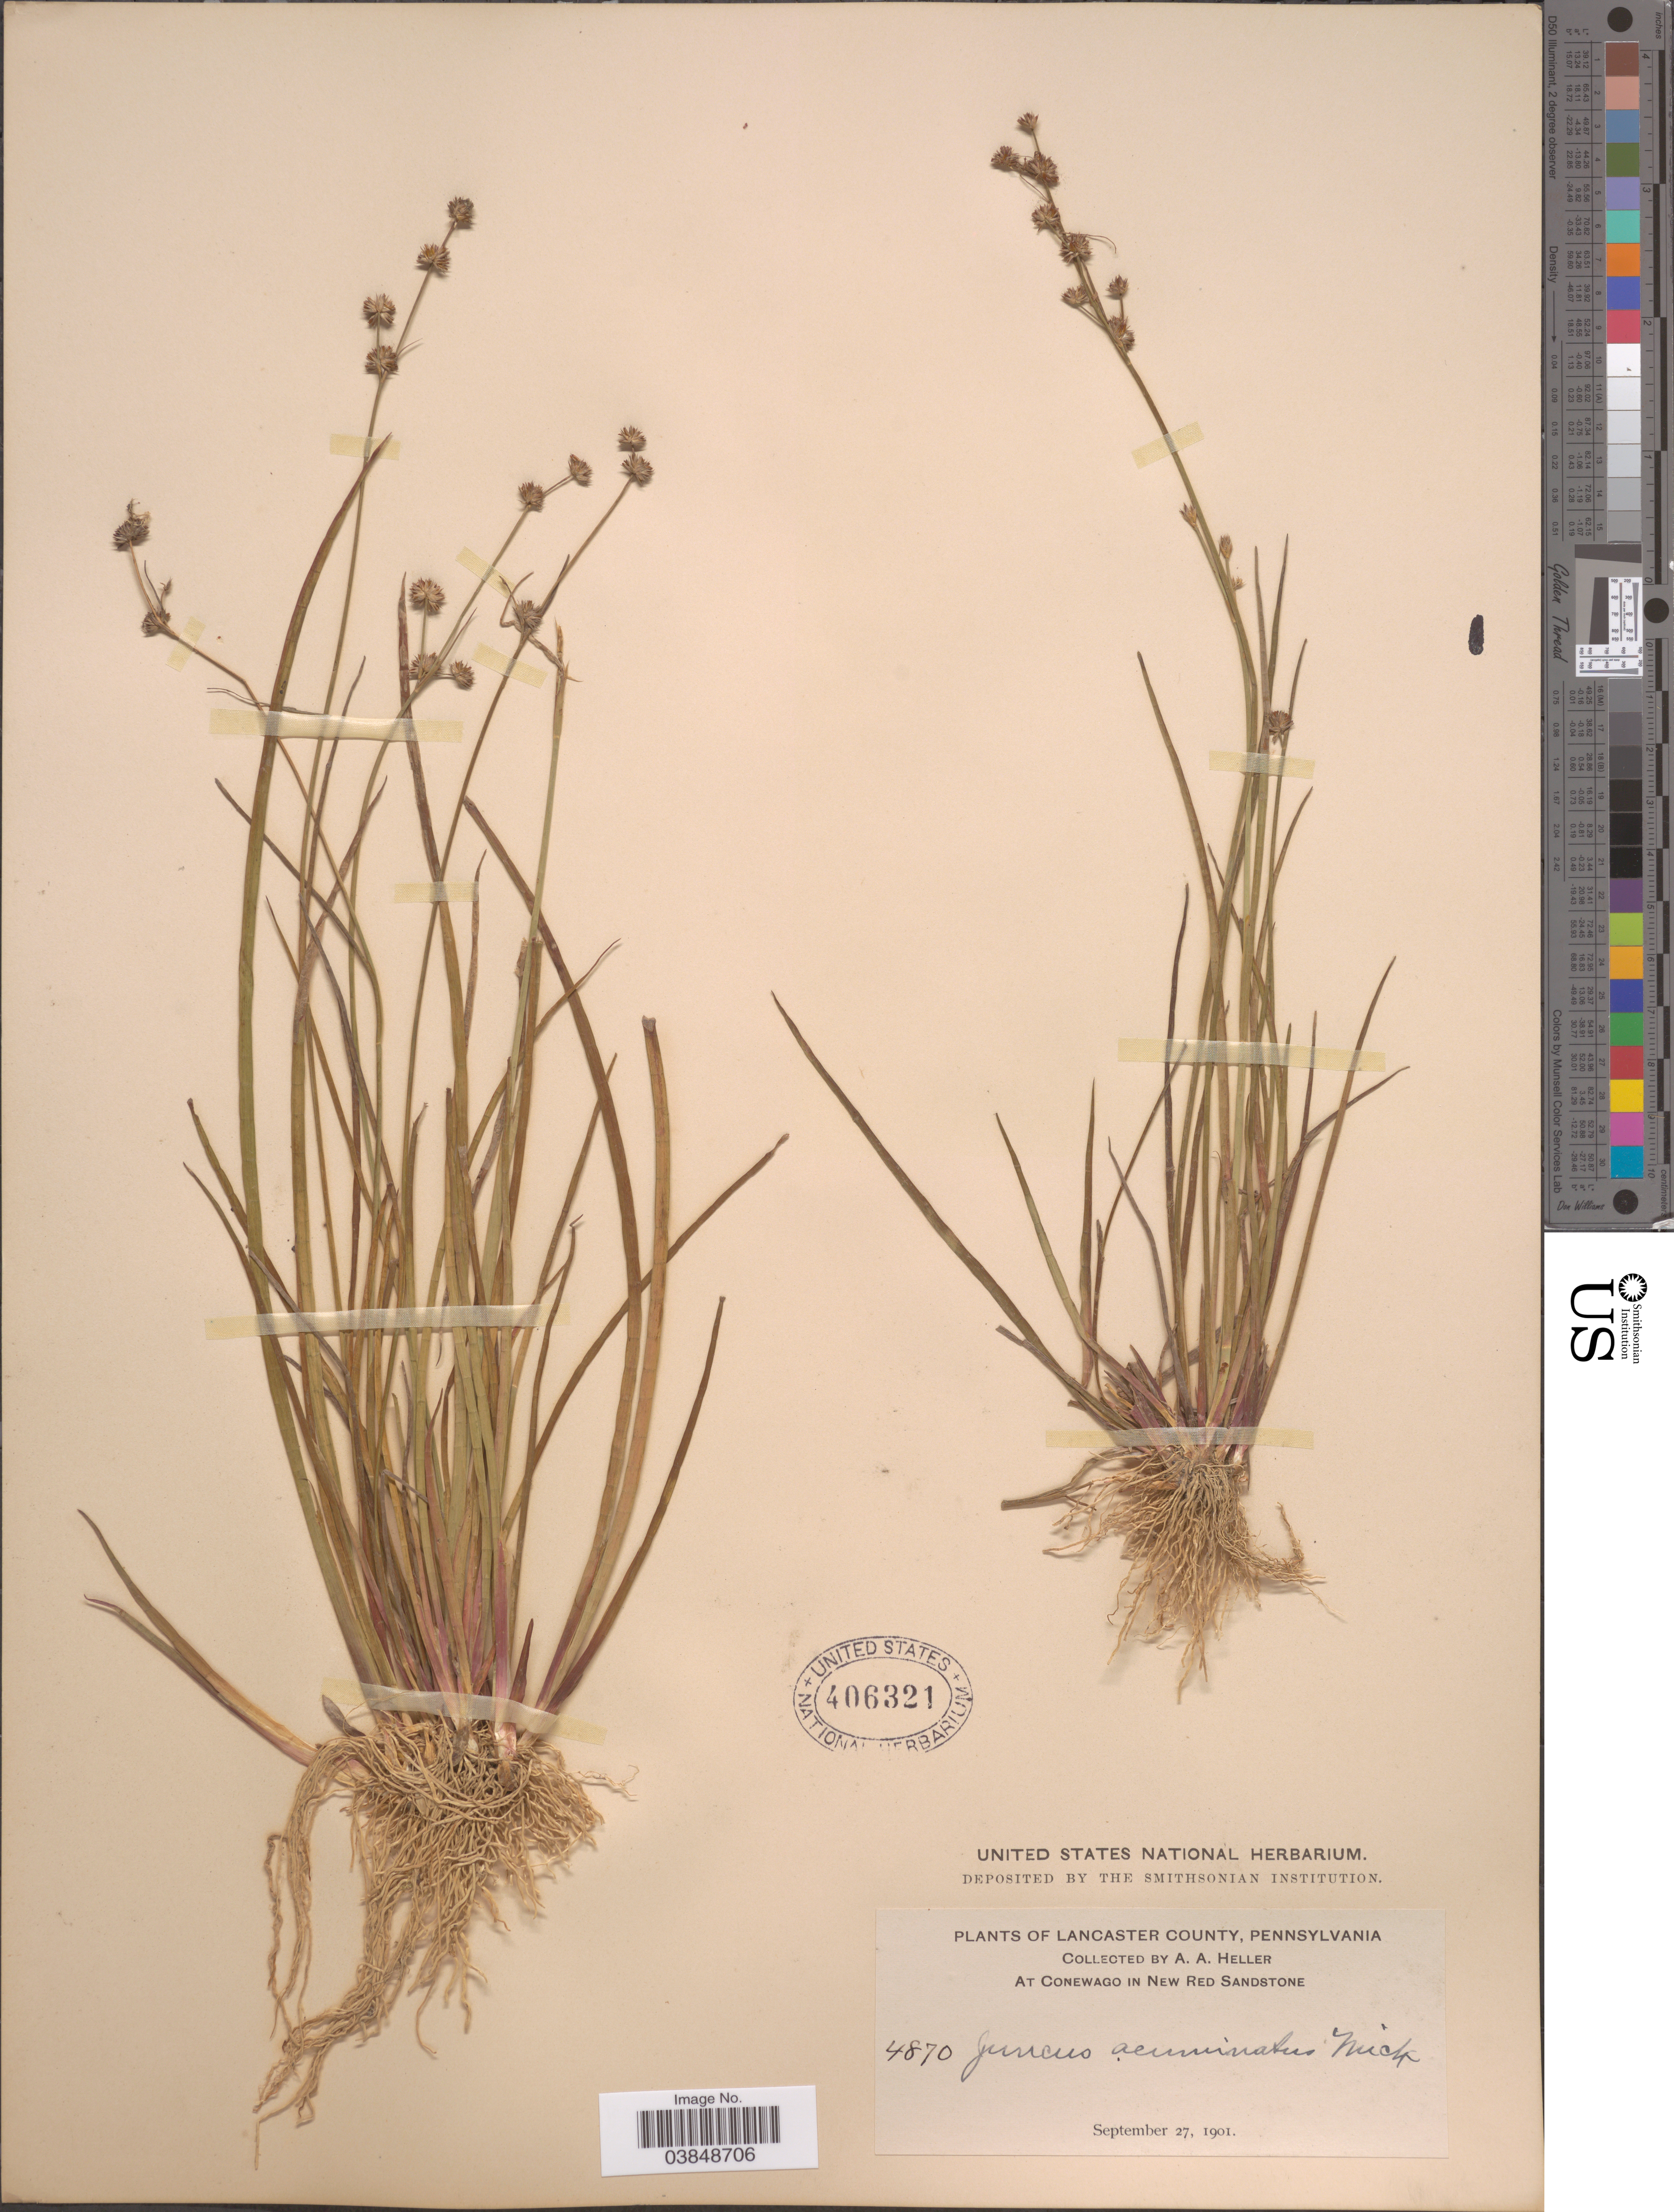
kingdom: Plantae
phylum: Tracheophyta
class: Liliopsida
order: Poales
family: Juncaceae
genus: Juncus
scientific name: Juncus acuminatus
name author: Michx.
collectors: A. A. Heller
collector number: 4870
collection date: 1901-09-27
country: United States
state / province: Pennsylvania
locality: Lancaster County. At Conewago in New Red Sandstone.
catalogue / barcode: US 406321